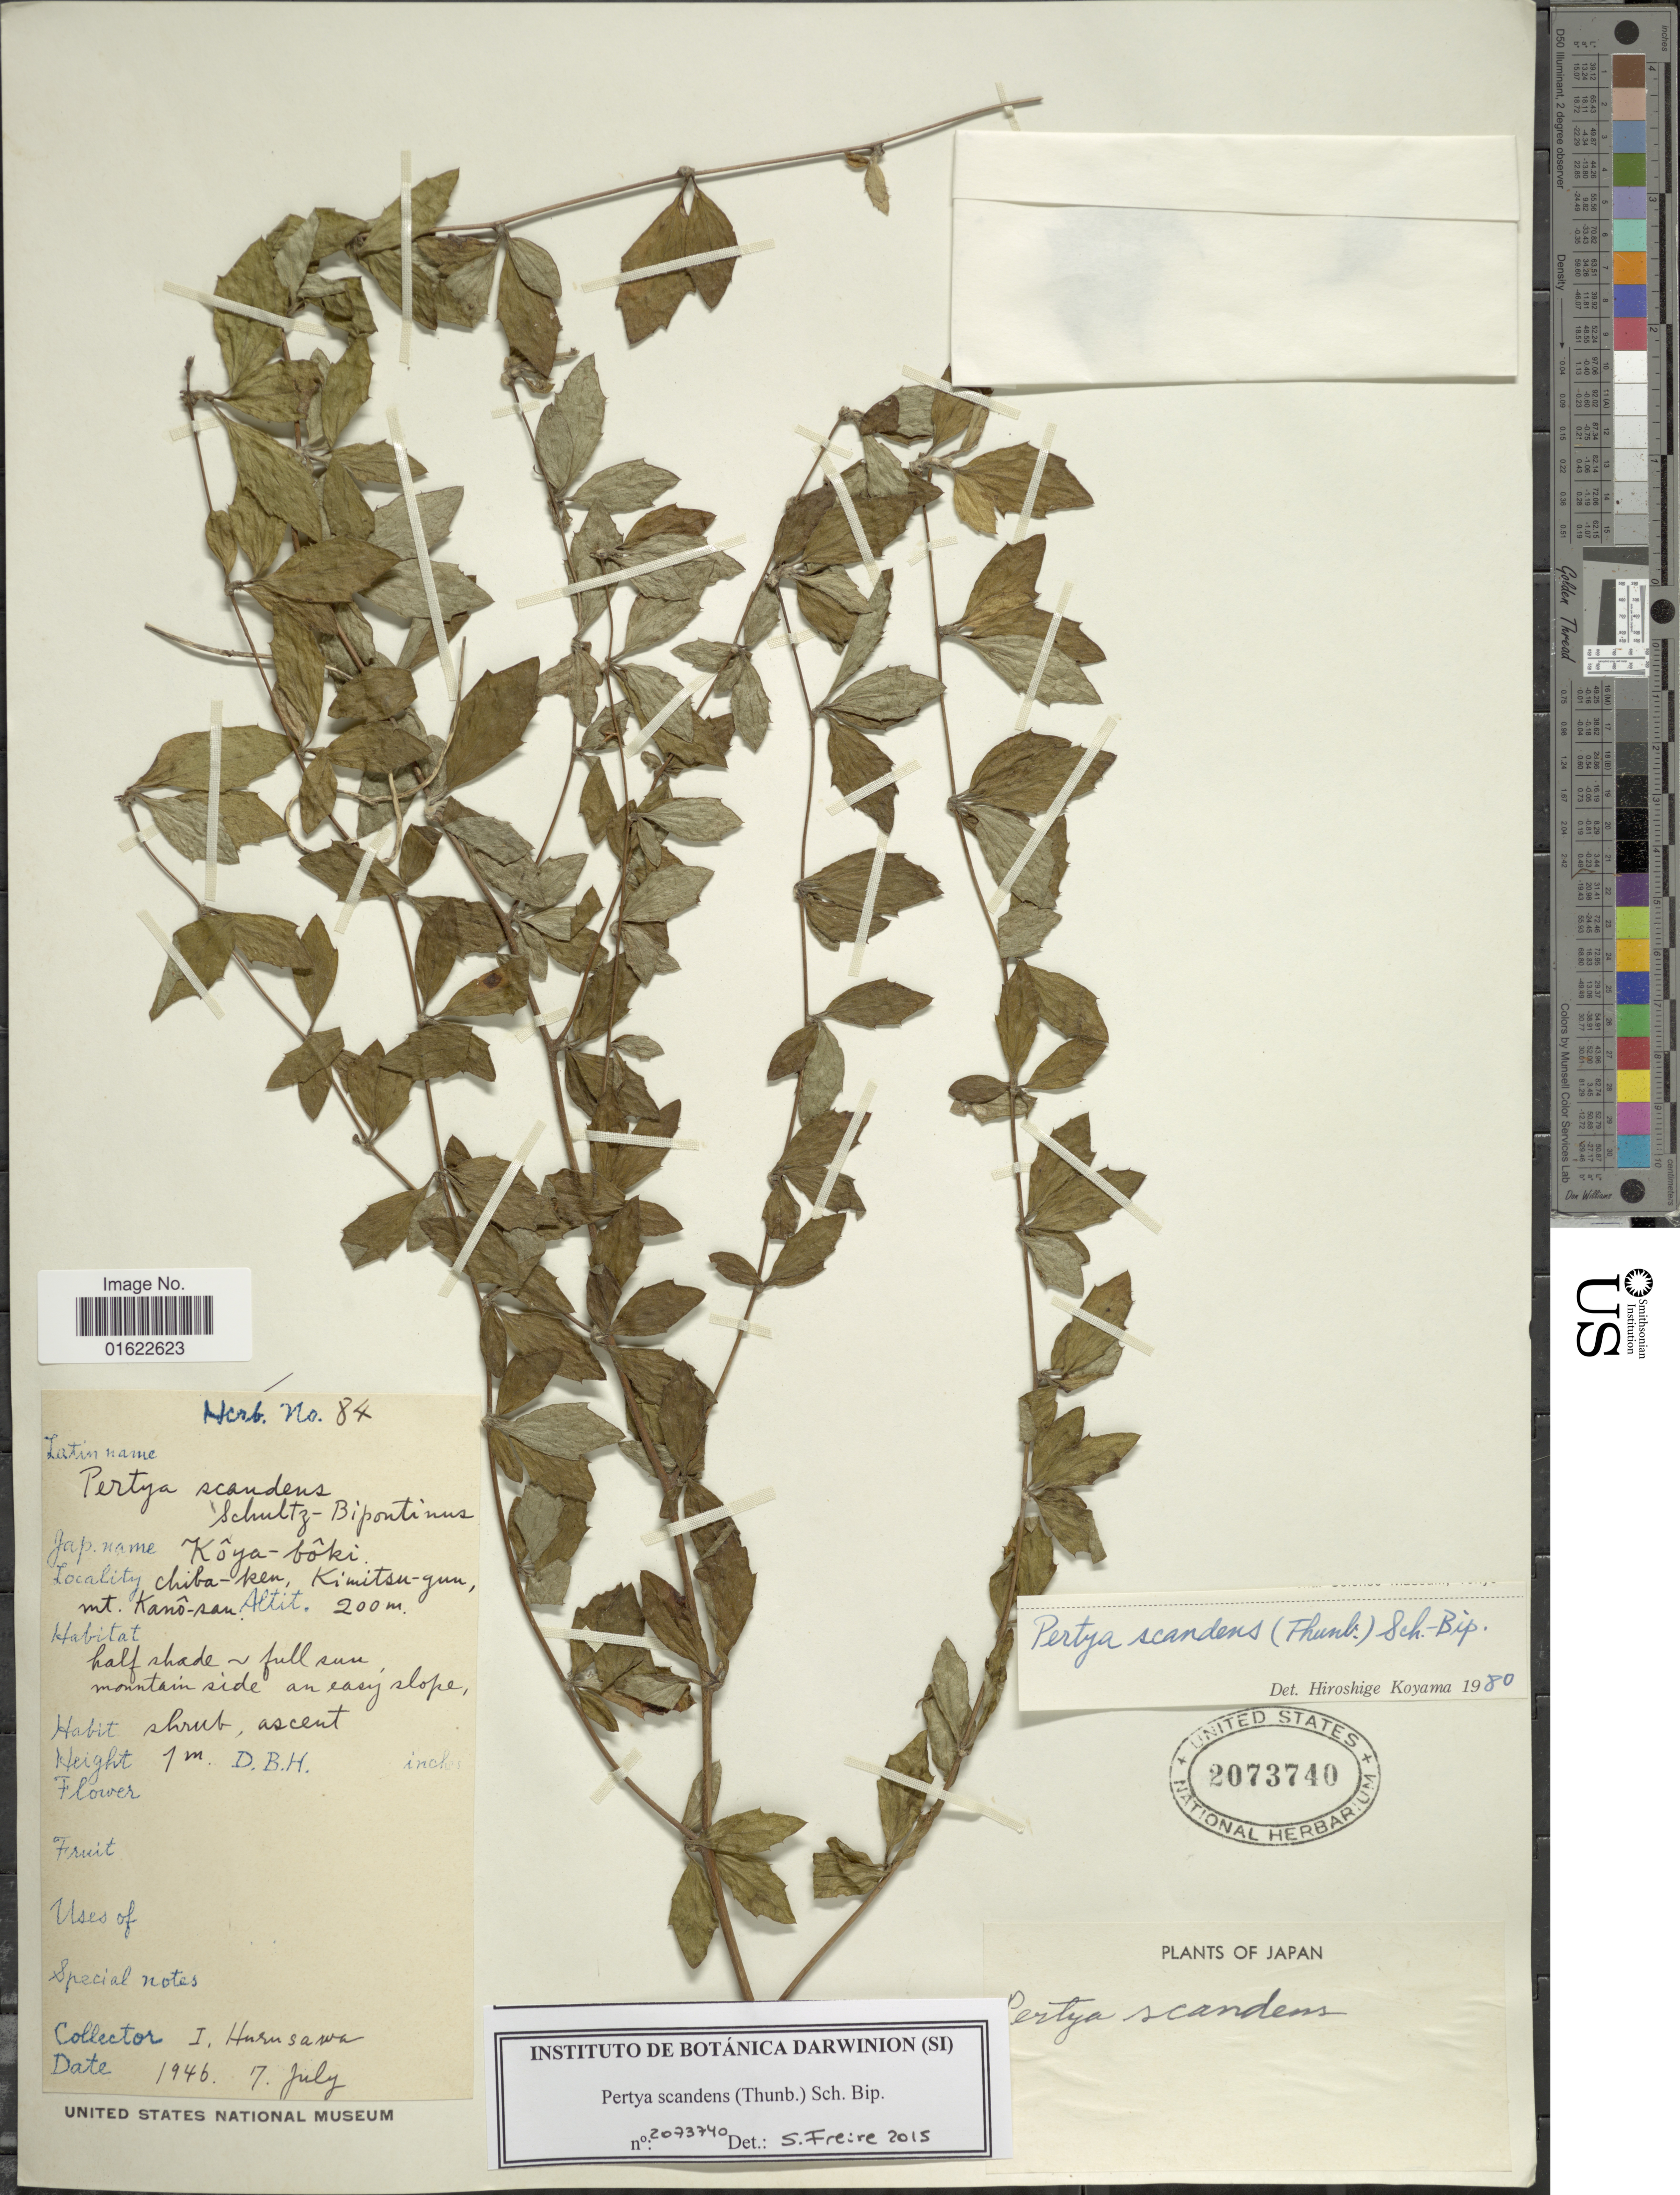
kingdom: Plantae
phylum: Tracheophyta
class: Magnoliopsida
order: Asterales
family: Asteraceae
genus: Pertya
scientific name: Pertya scandens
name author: (Thunb. ex Thunb.) Sch. Bip.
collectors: I. Hurusawa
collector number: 84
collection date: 1946-07-07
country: Japan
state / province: Tiba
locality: Chiba-ken, Kimitsu-gun, mt. Kanô-san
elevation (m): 200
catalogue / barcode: US 2073740